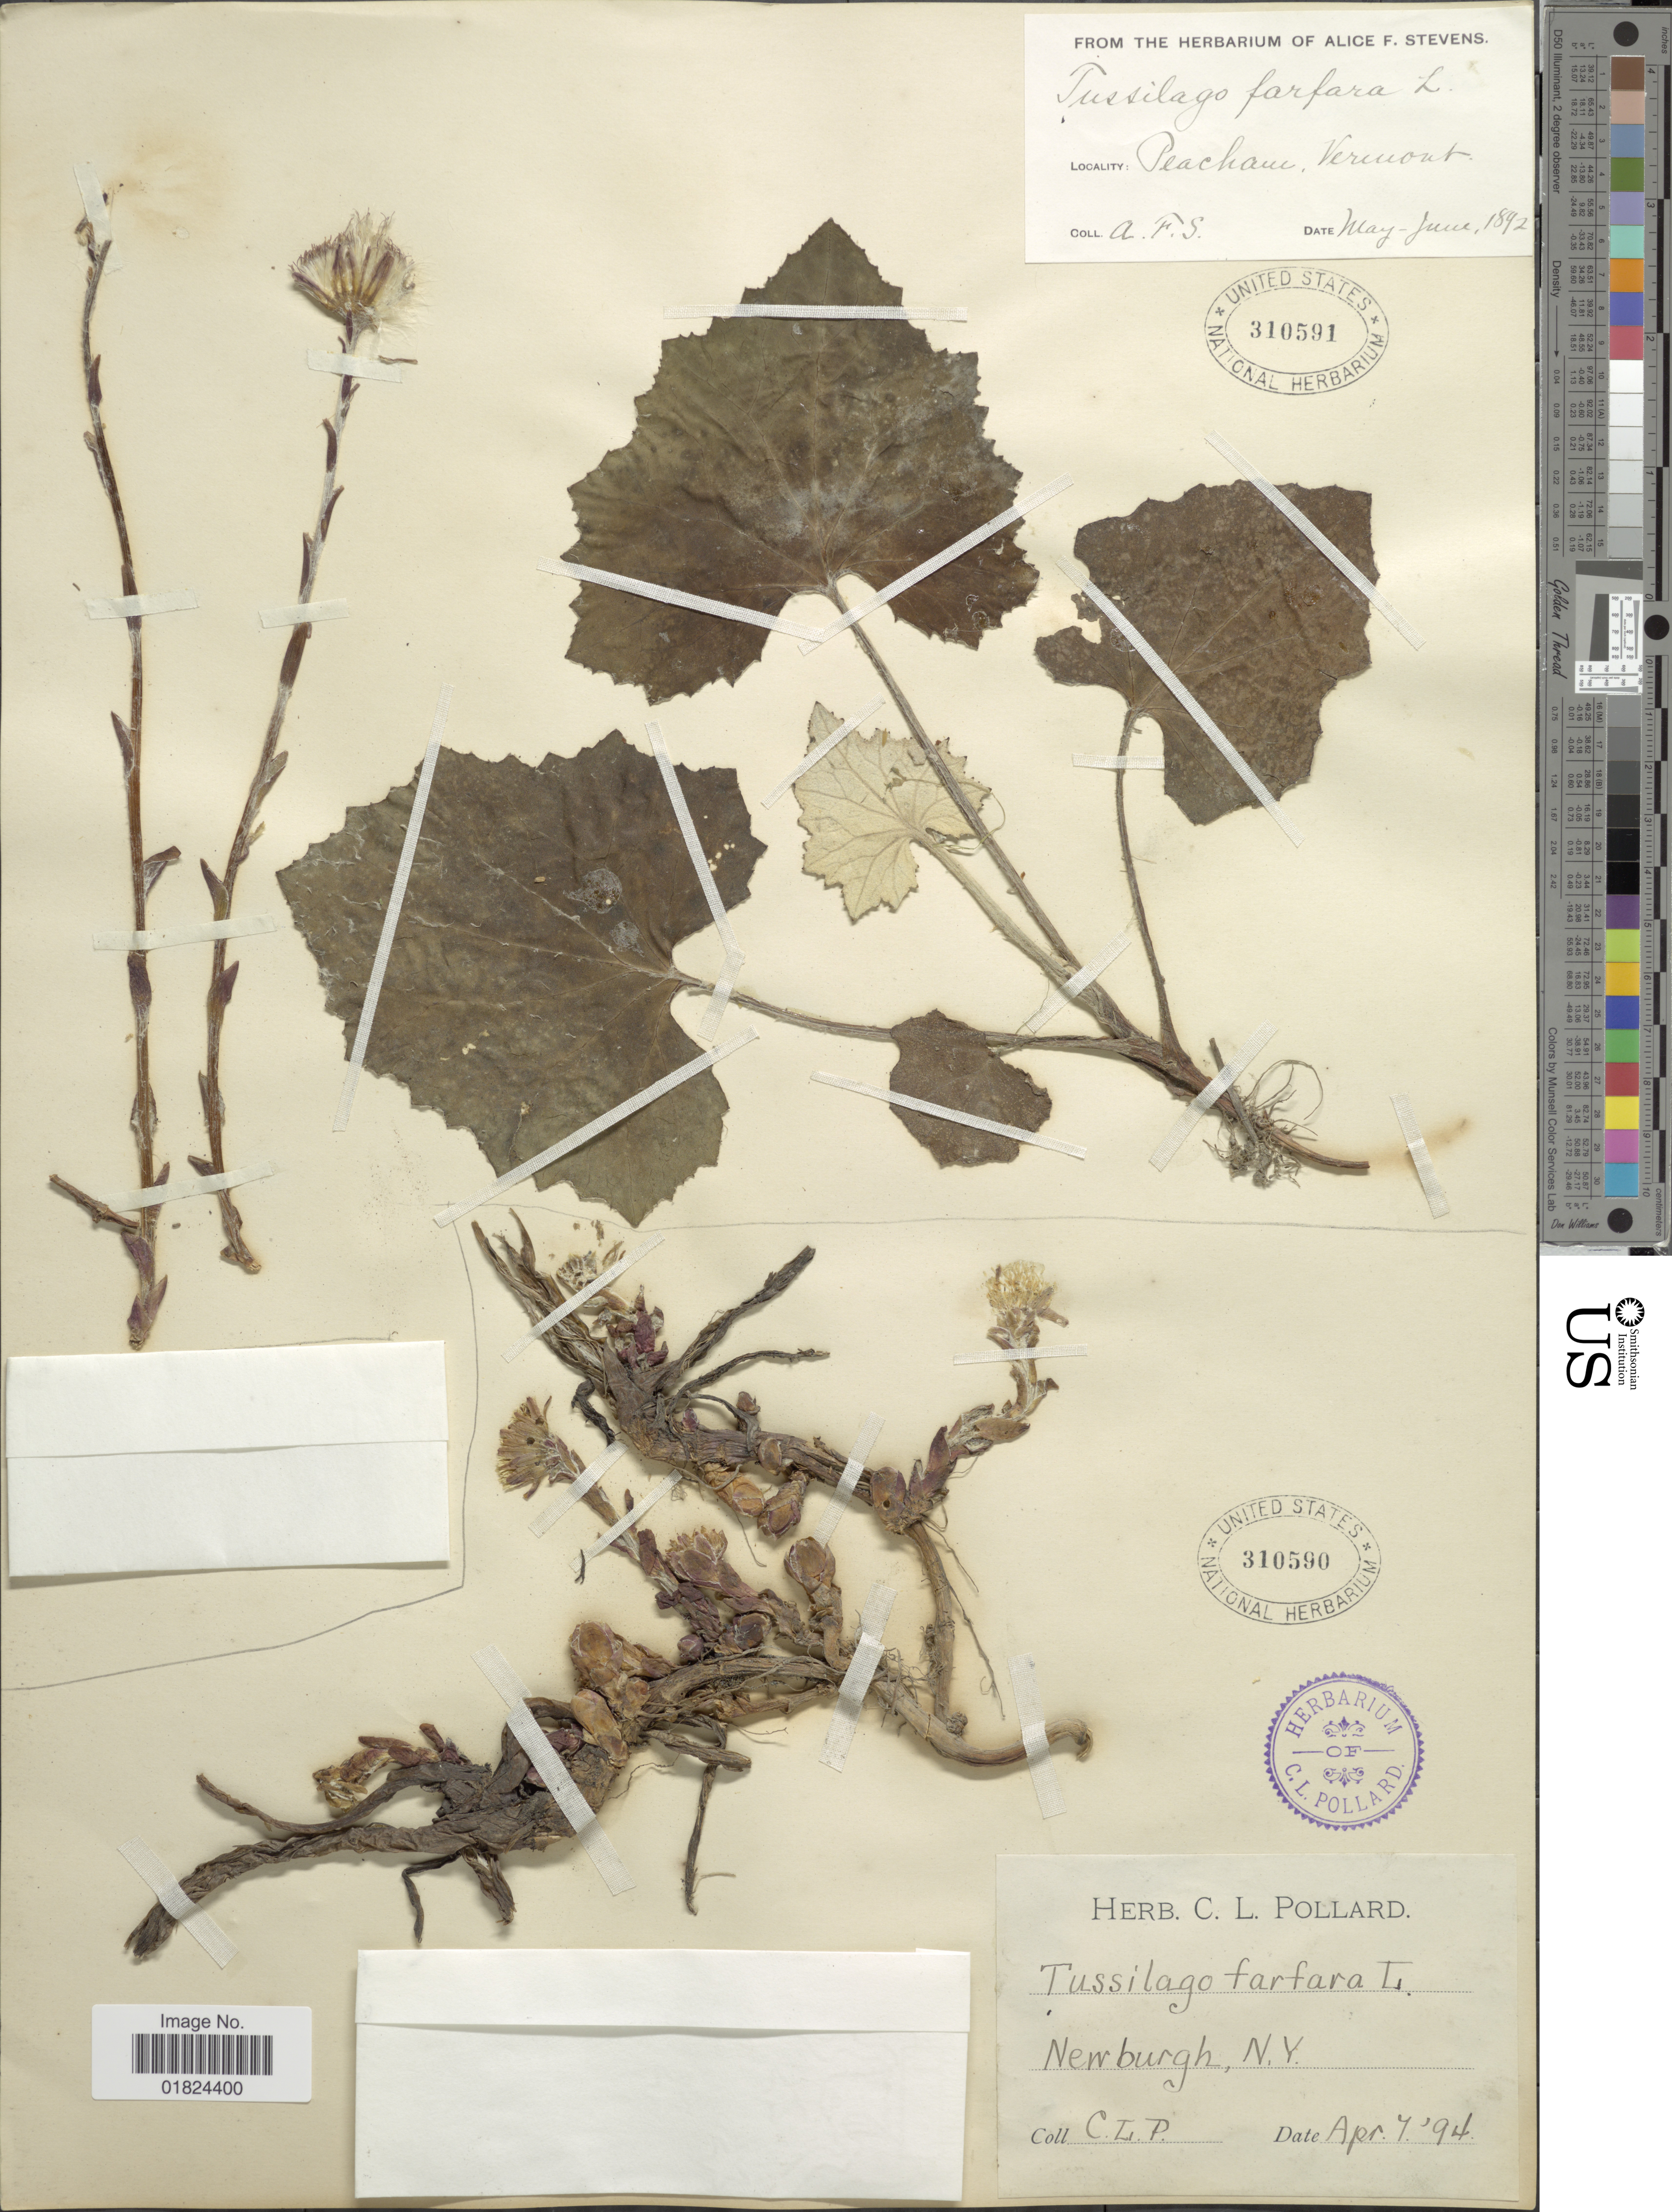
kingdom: Plantae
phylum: Tracheophyta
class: Magnoliopsida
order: Asterales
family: Asteraceae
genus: Tussilago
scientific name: Tussilago farfara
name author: L.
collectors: A. Stevens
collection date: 1892-05/1892-06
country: United States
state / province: Vermont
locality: Peacham.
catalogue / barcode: US 310591-2